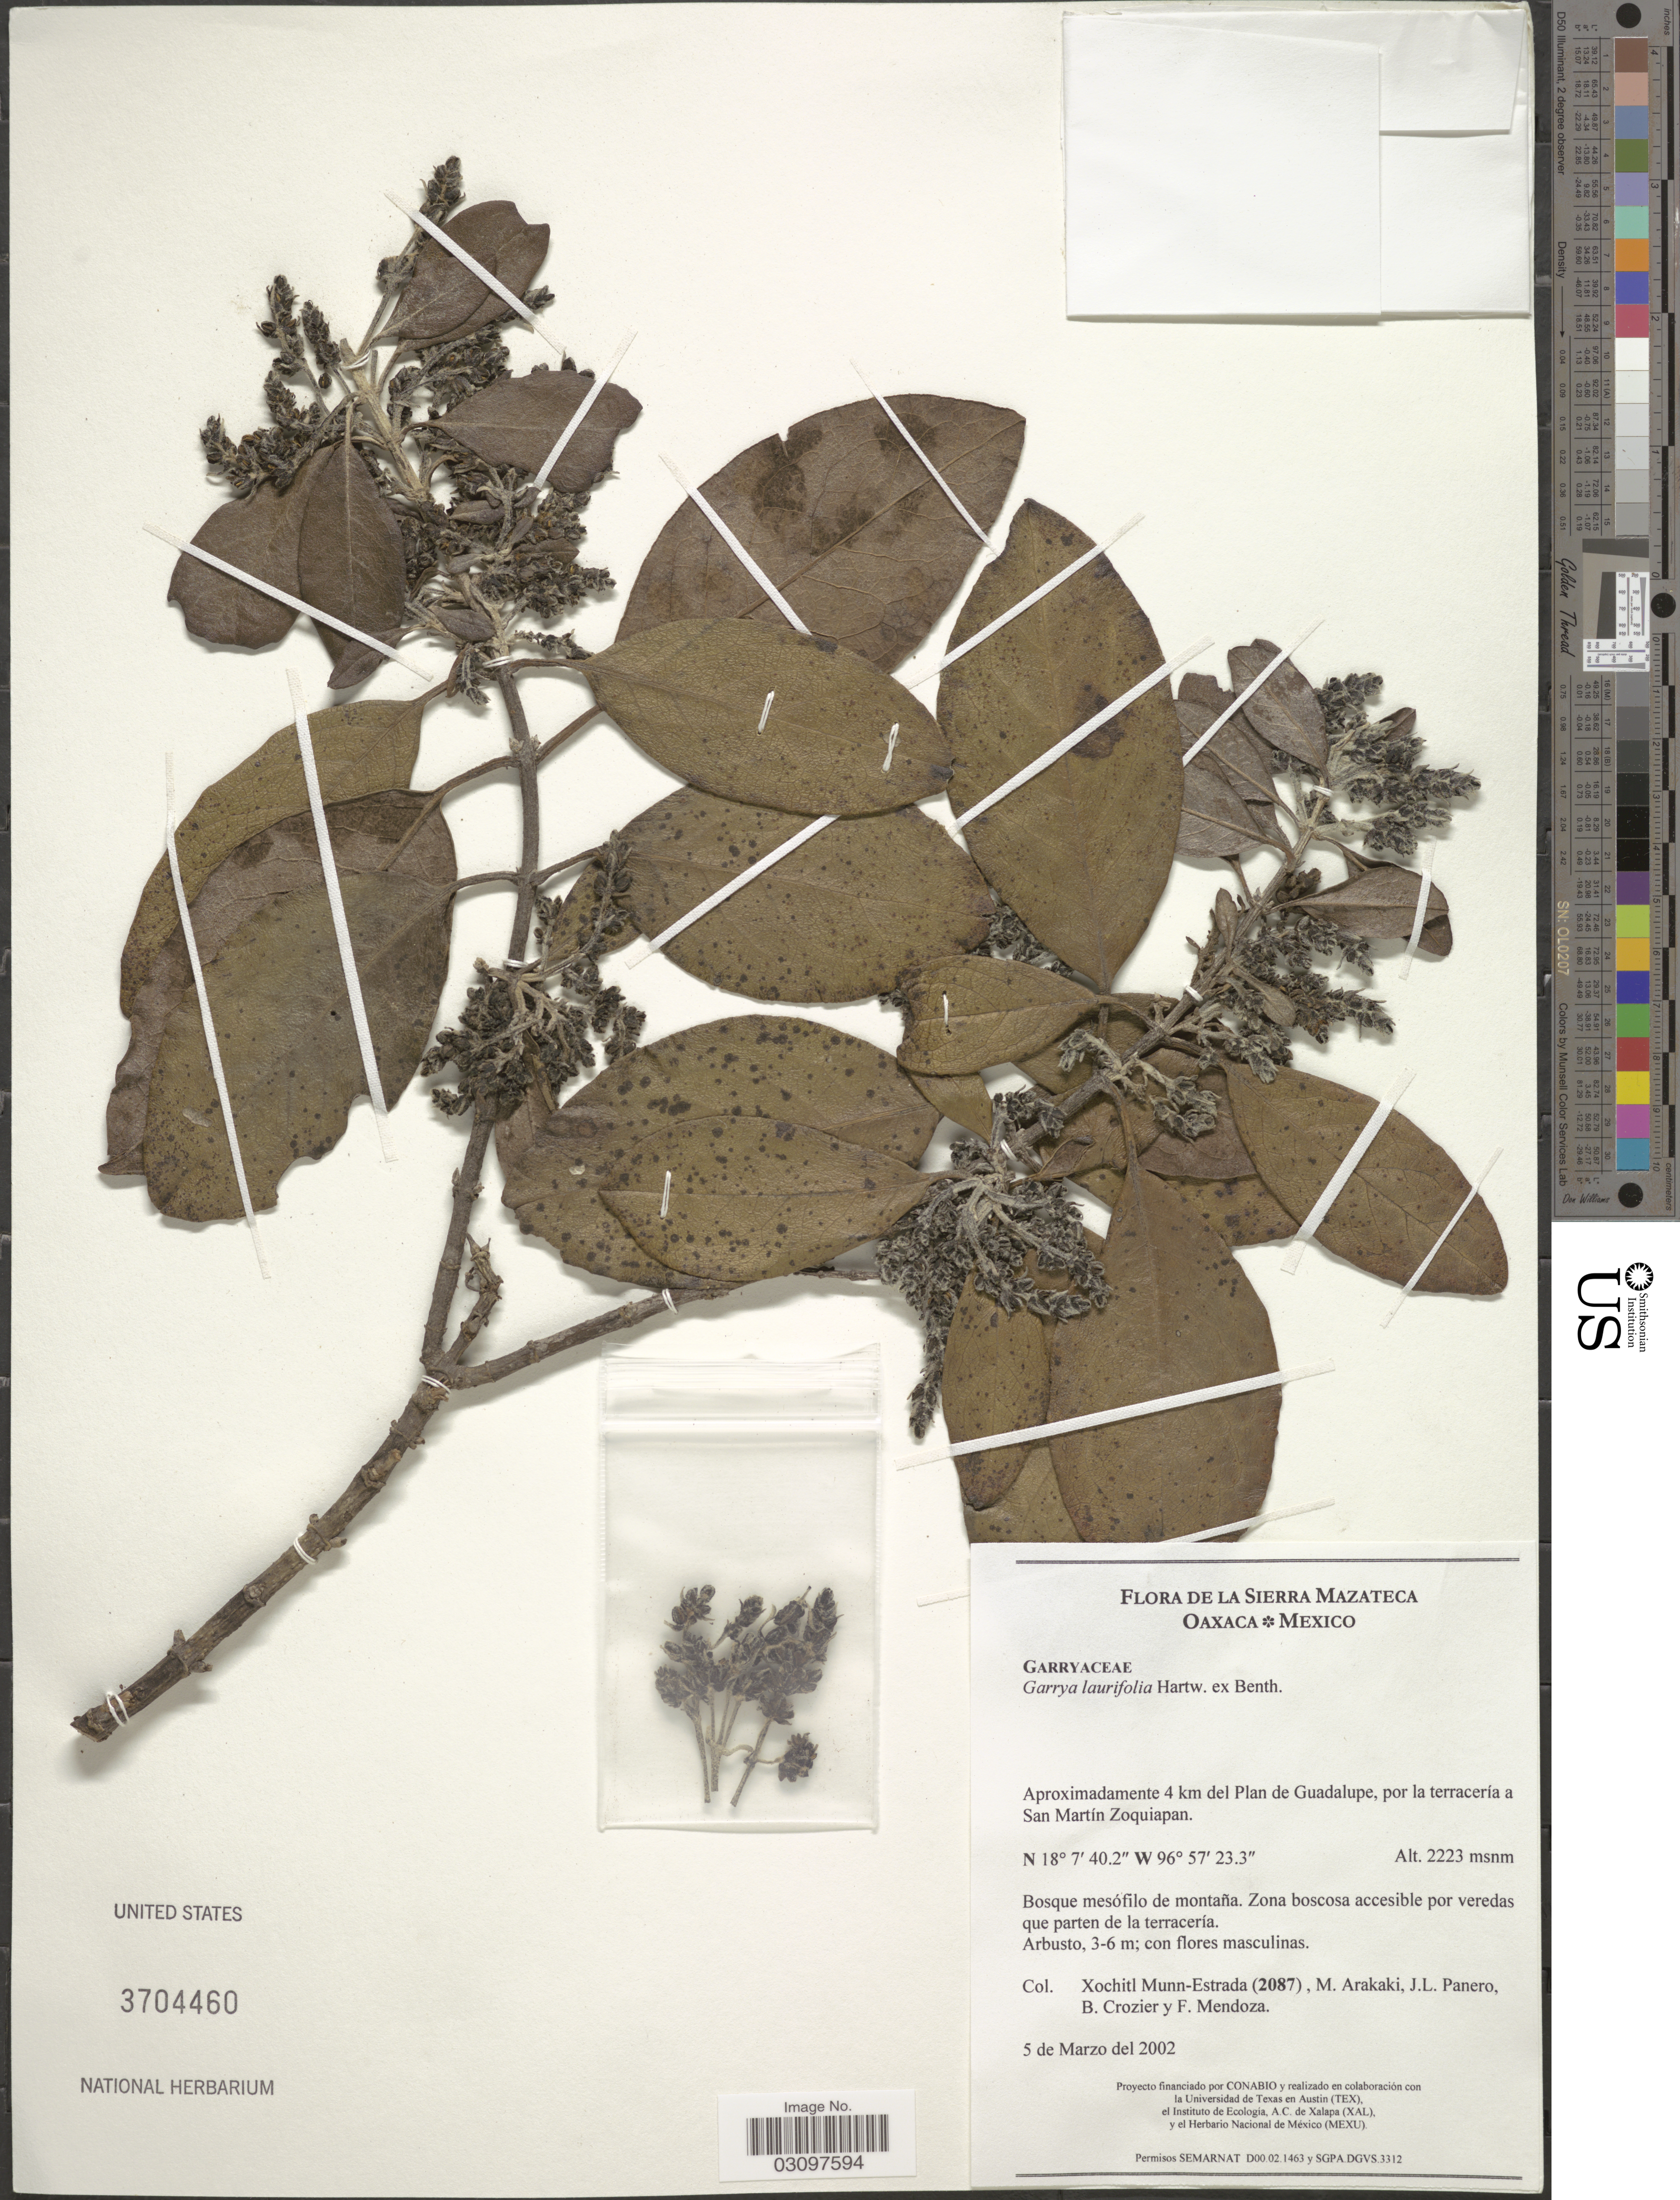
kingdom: Plantae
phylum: Tracheophyta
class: Magnoliopsida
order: Garryales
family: Garryaceae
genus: Garrya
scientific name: Garrya laurifolia subsp. laurifolia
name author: Hartw. ex Benth.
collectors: X. Munn-Estrada, M. Arakaki, J. L. Panero, B. Crozier & F. Mendoza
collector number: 2087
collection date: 2002-03-05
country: Mexico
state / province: Oaxaca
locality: La Sierra Mazateca. Aproximadamente 4 km del Plan de Guadalupe, por la terracería a San Martín Zoquiapan.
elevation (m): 2223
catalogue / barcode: US 3704460